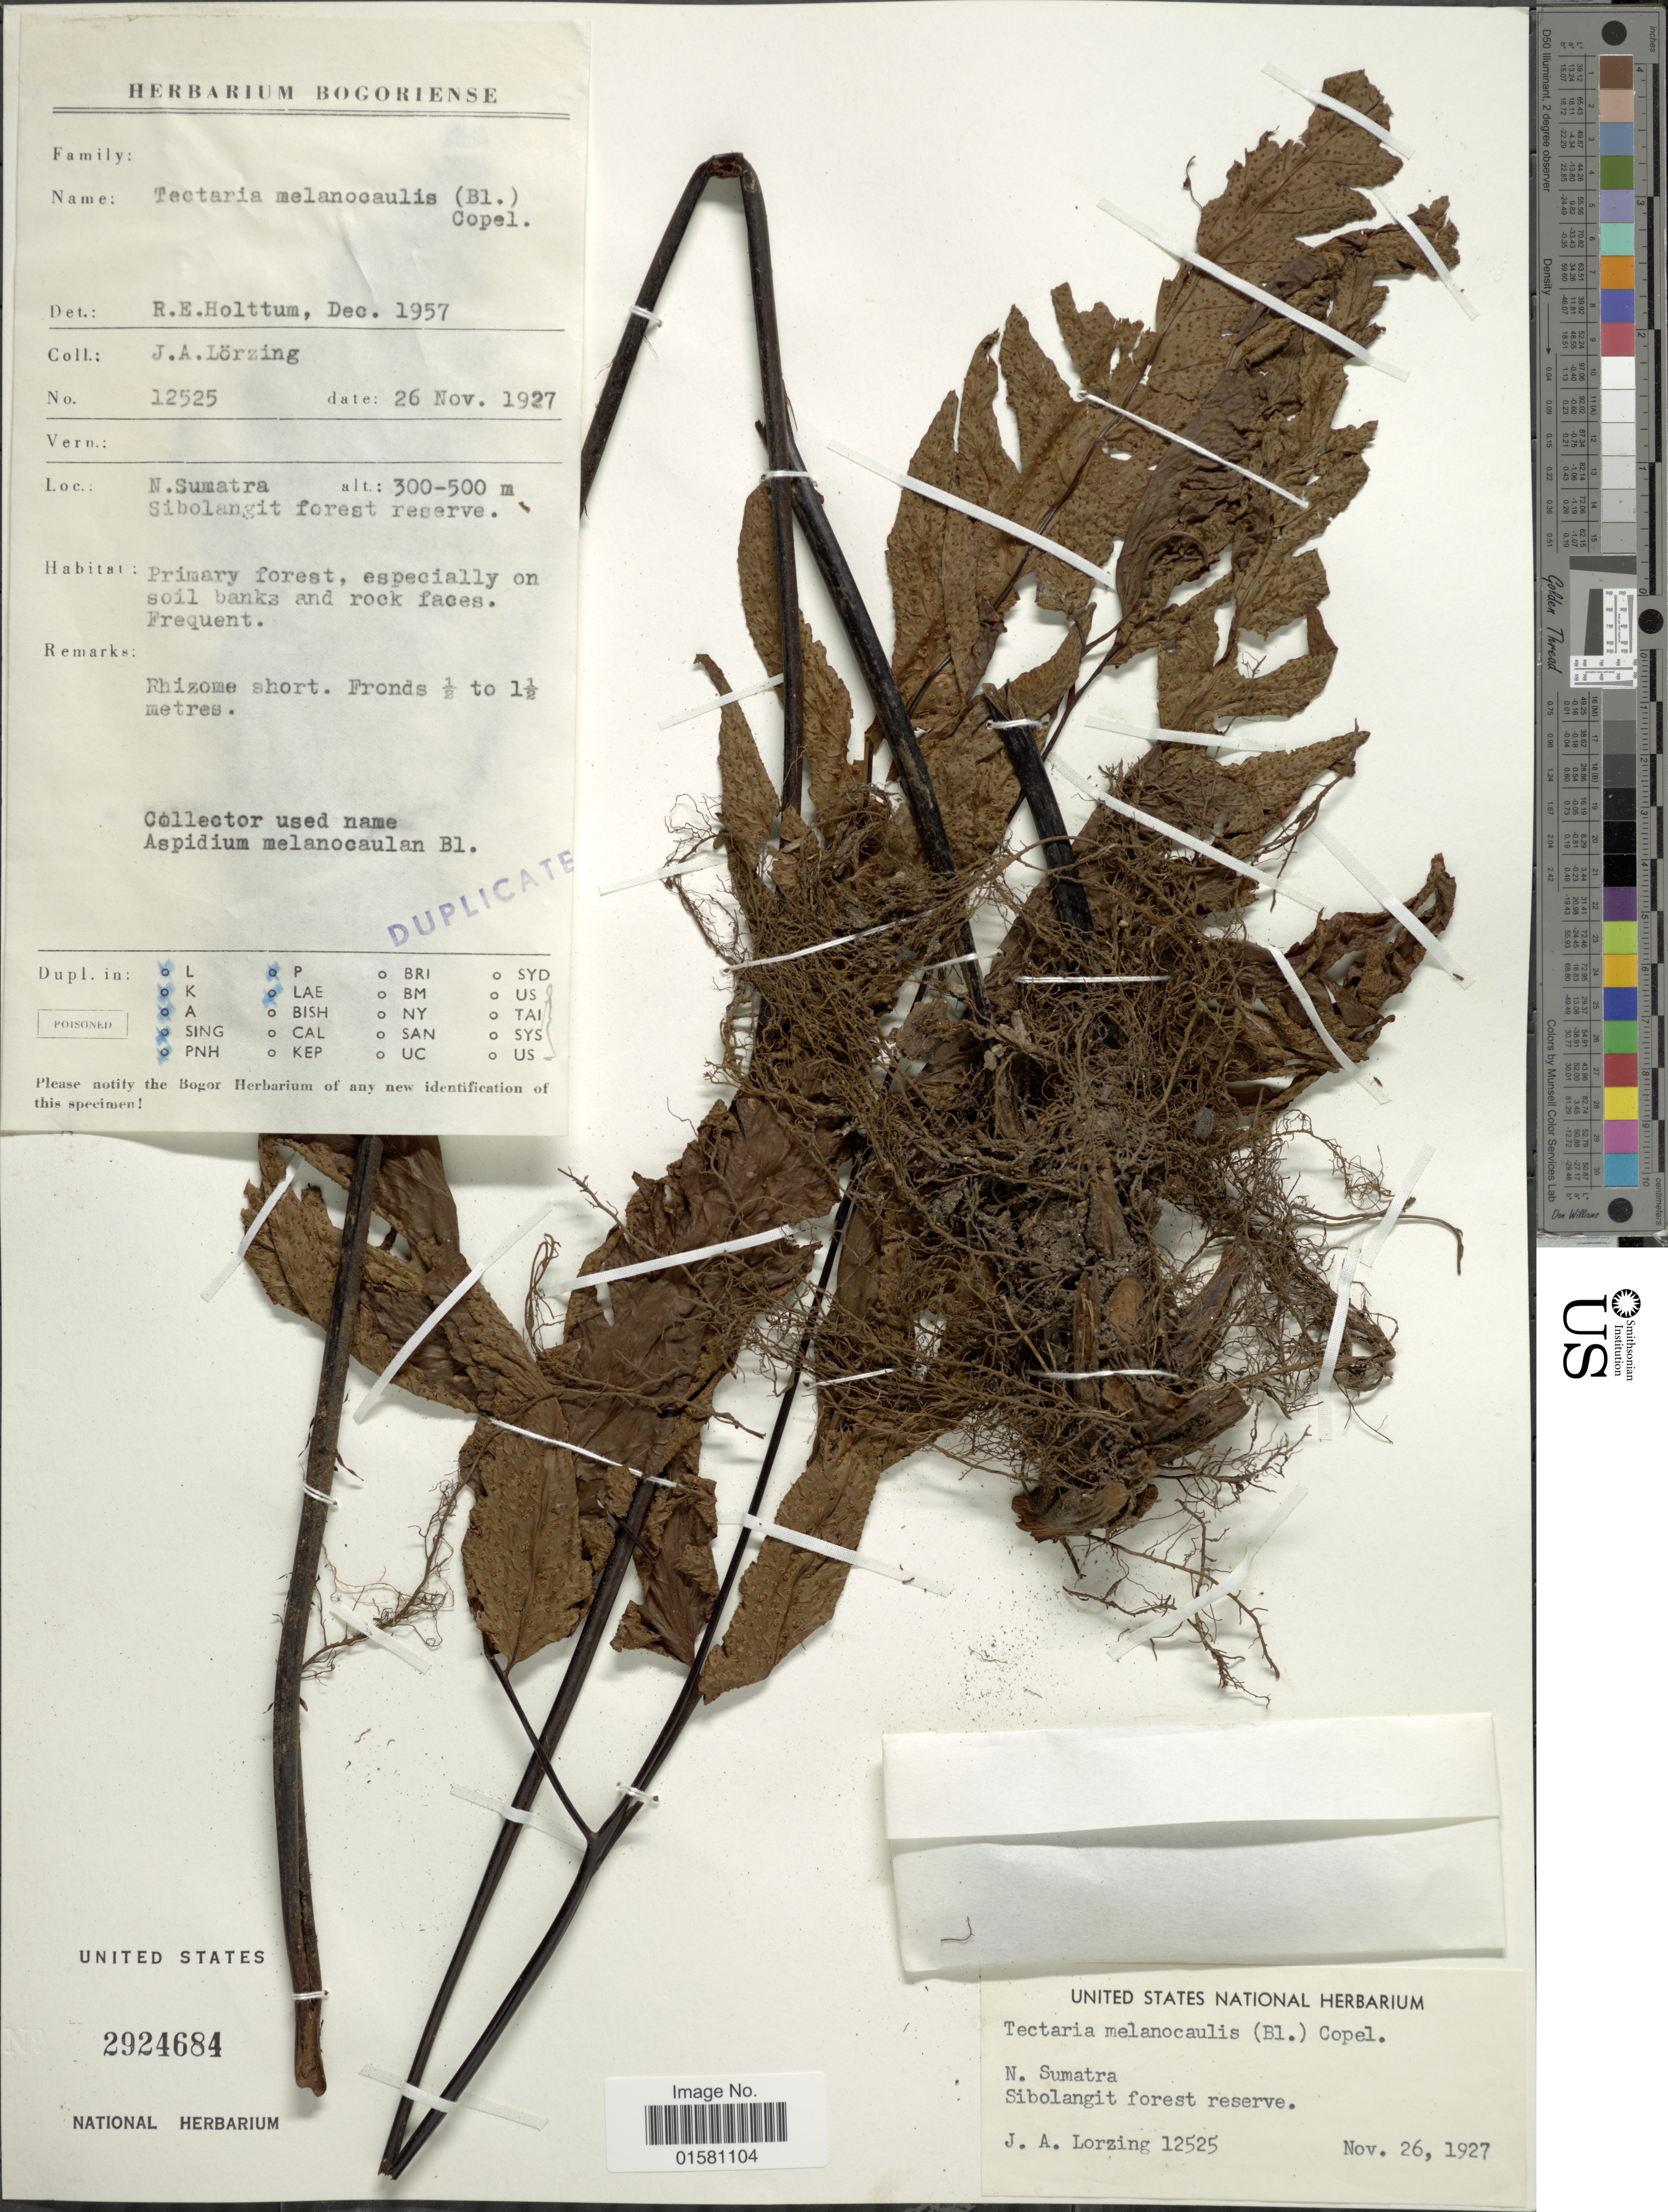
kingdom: Plantae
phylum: Tracheophyta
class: Polypodiopsida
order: Polypodiales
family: Tectariaceae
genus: Tectaria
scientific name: Tectaria melanocaulos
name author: (Bedd.) Copel.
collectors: J. Lorzing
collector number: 12525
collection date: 1927-11-26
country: Indonesia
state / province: Sumatra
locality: N. Sumatra. Sibolangit forest reserve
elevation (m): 300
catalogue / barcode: US 2924684